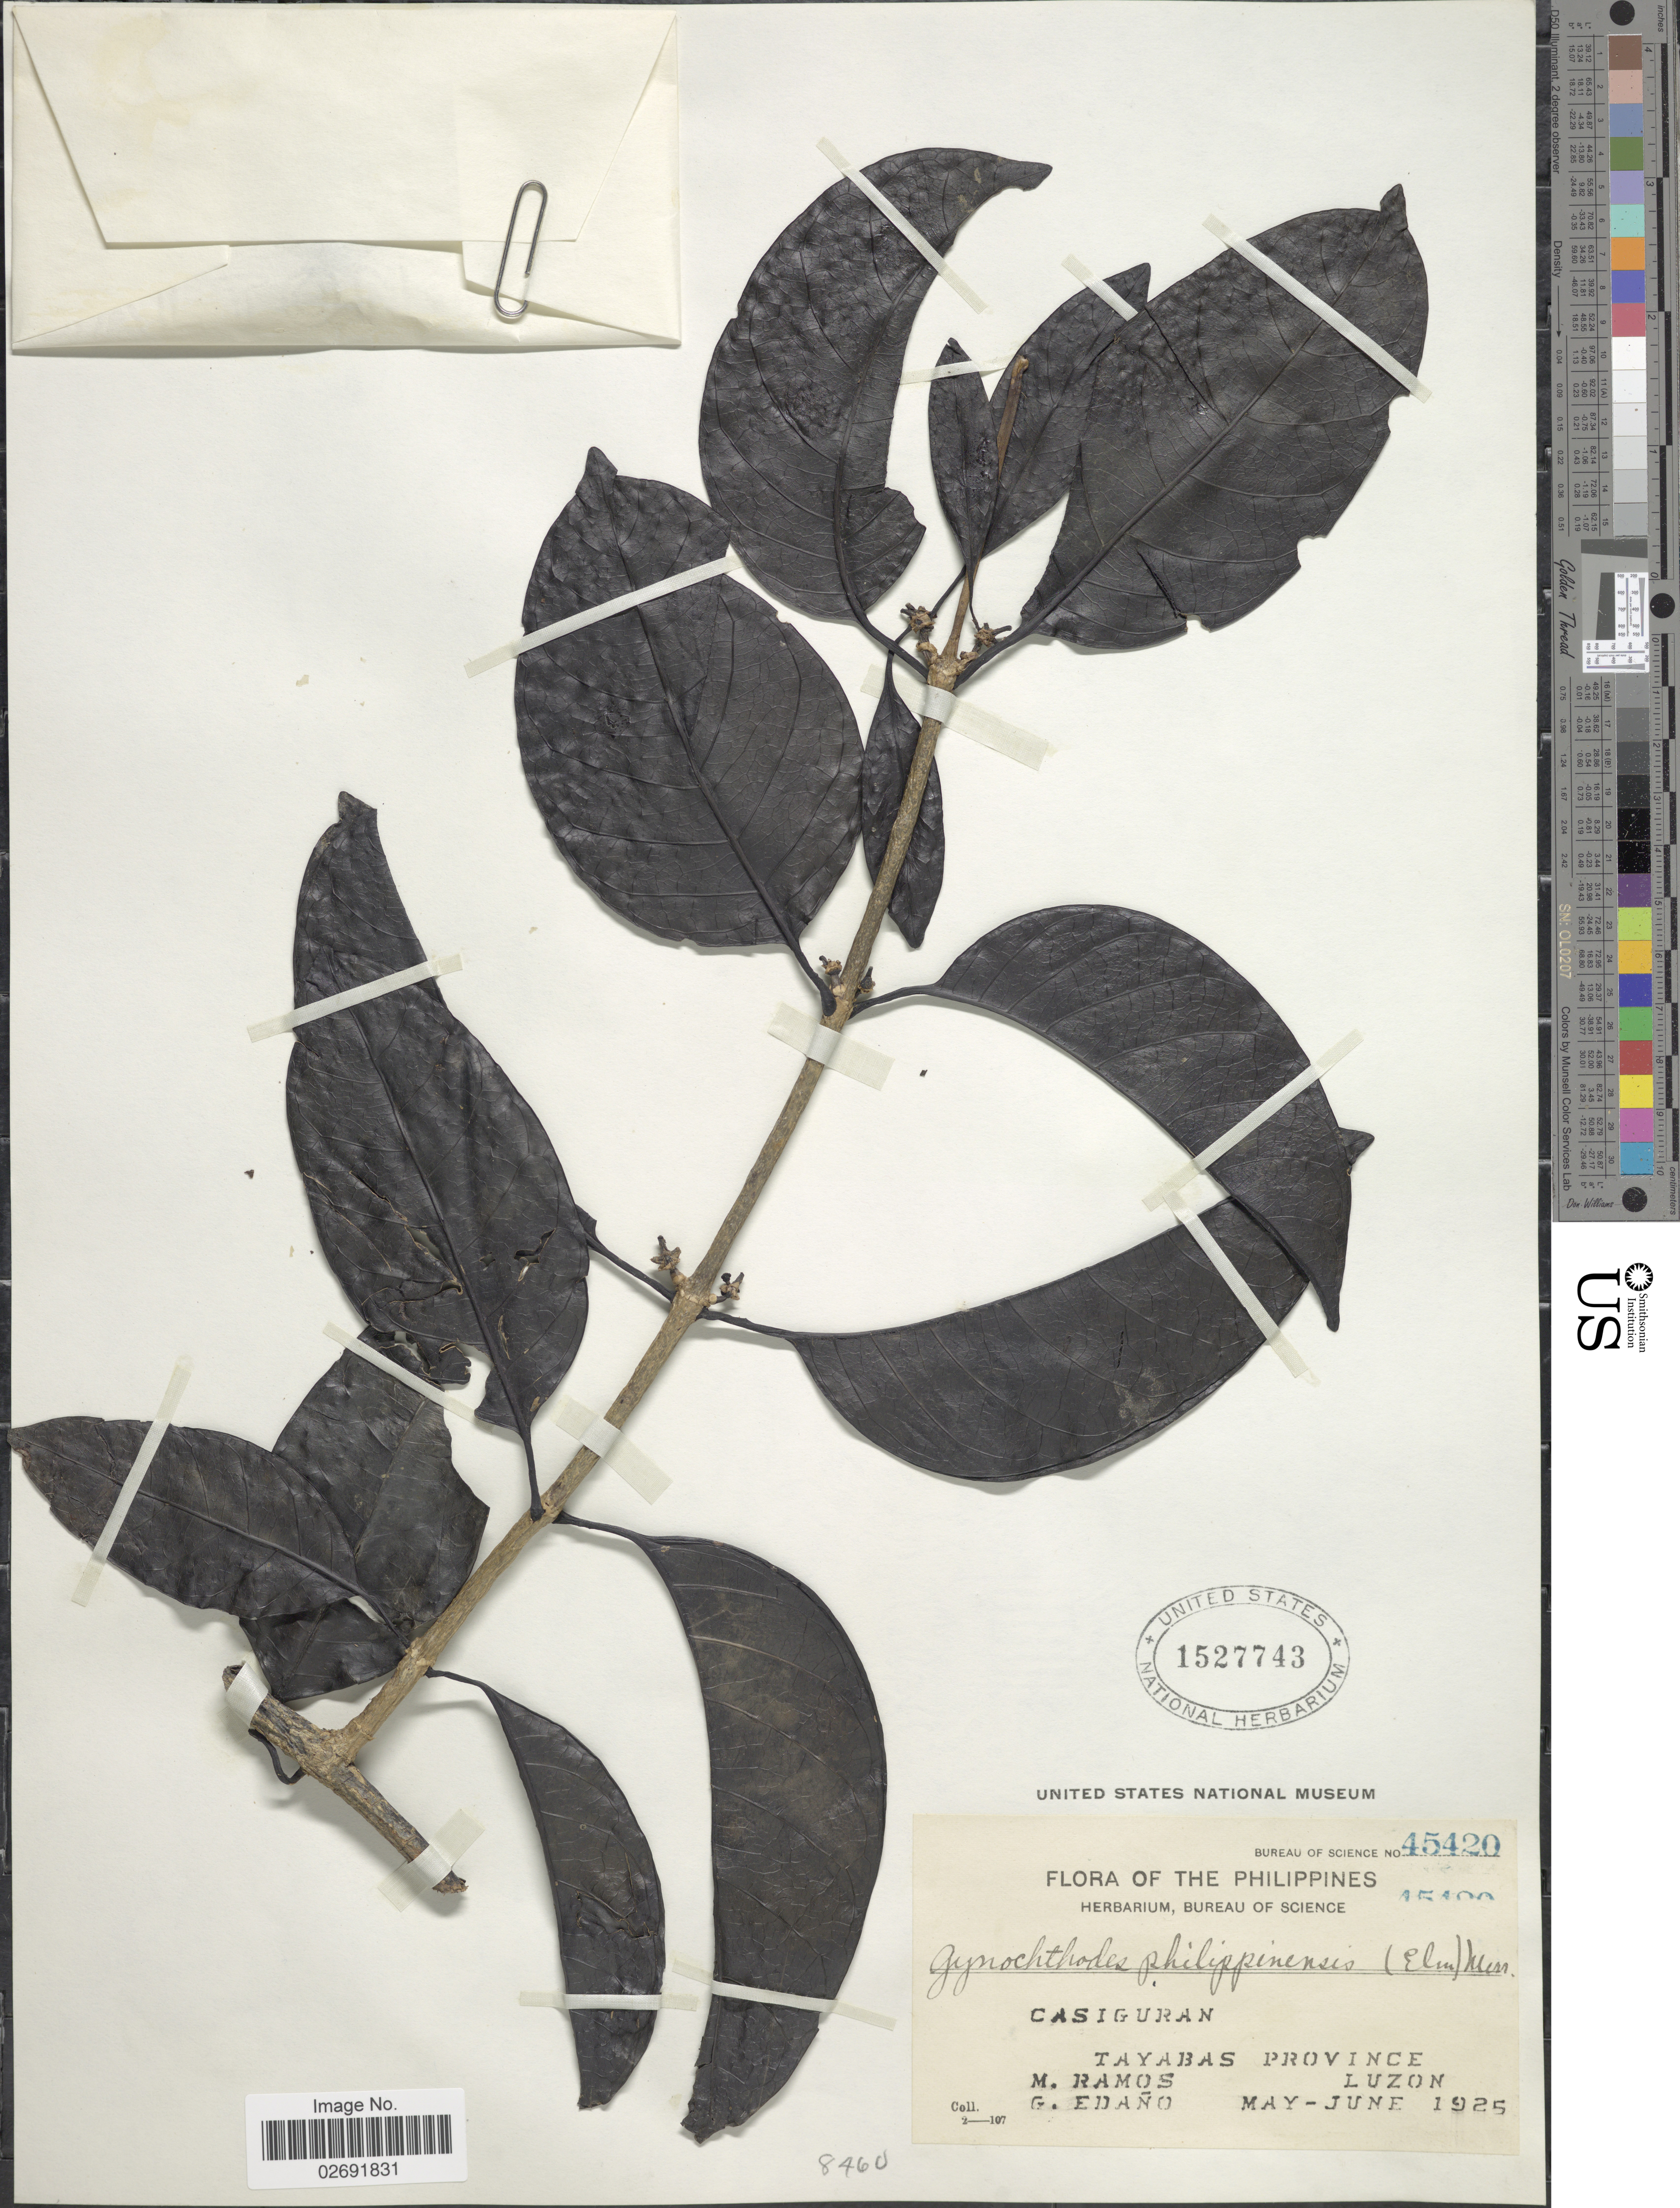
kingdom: Plantae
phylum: Tracheophyta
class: Magnoliopsida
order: Gentianales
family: Rubiaceae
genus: Gynochthodes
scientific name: Gynochthodes philippinensis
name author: (Elmer) Merr.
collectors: M. Ramos & G. Edaño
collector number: Bureau of Science 45420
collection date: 1925-05/1925-06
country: Philippines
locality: Casiguran, Tayabas Province, Luzon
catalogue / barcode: US 1527743